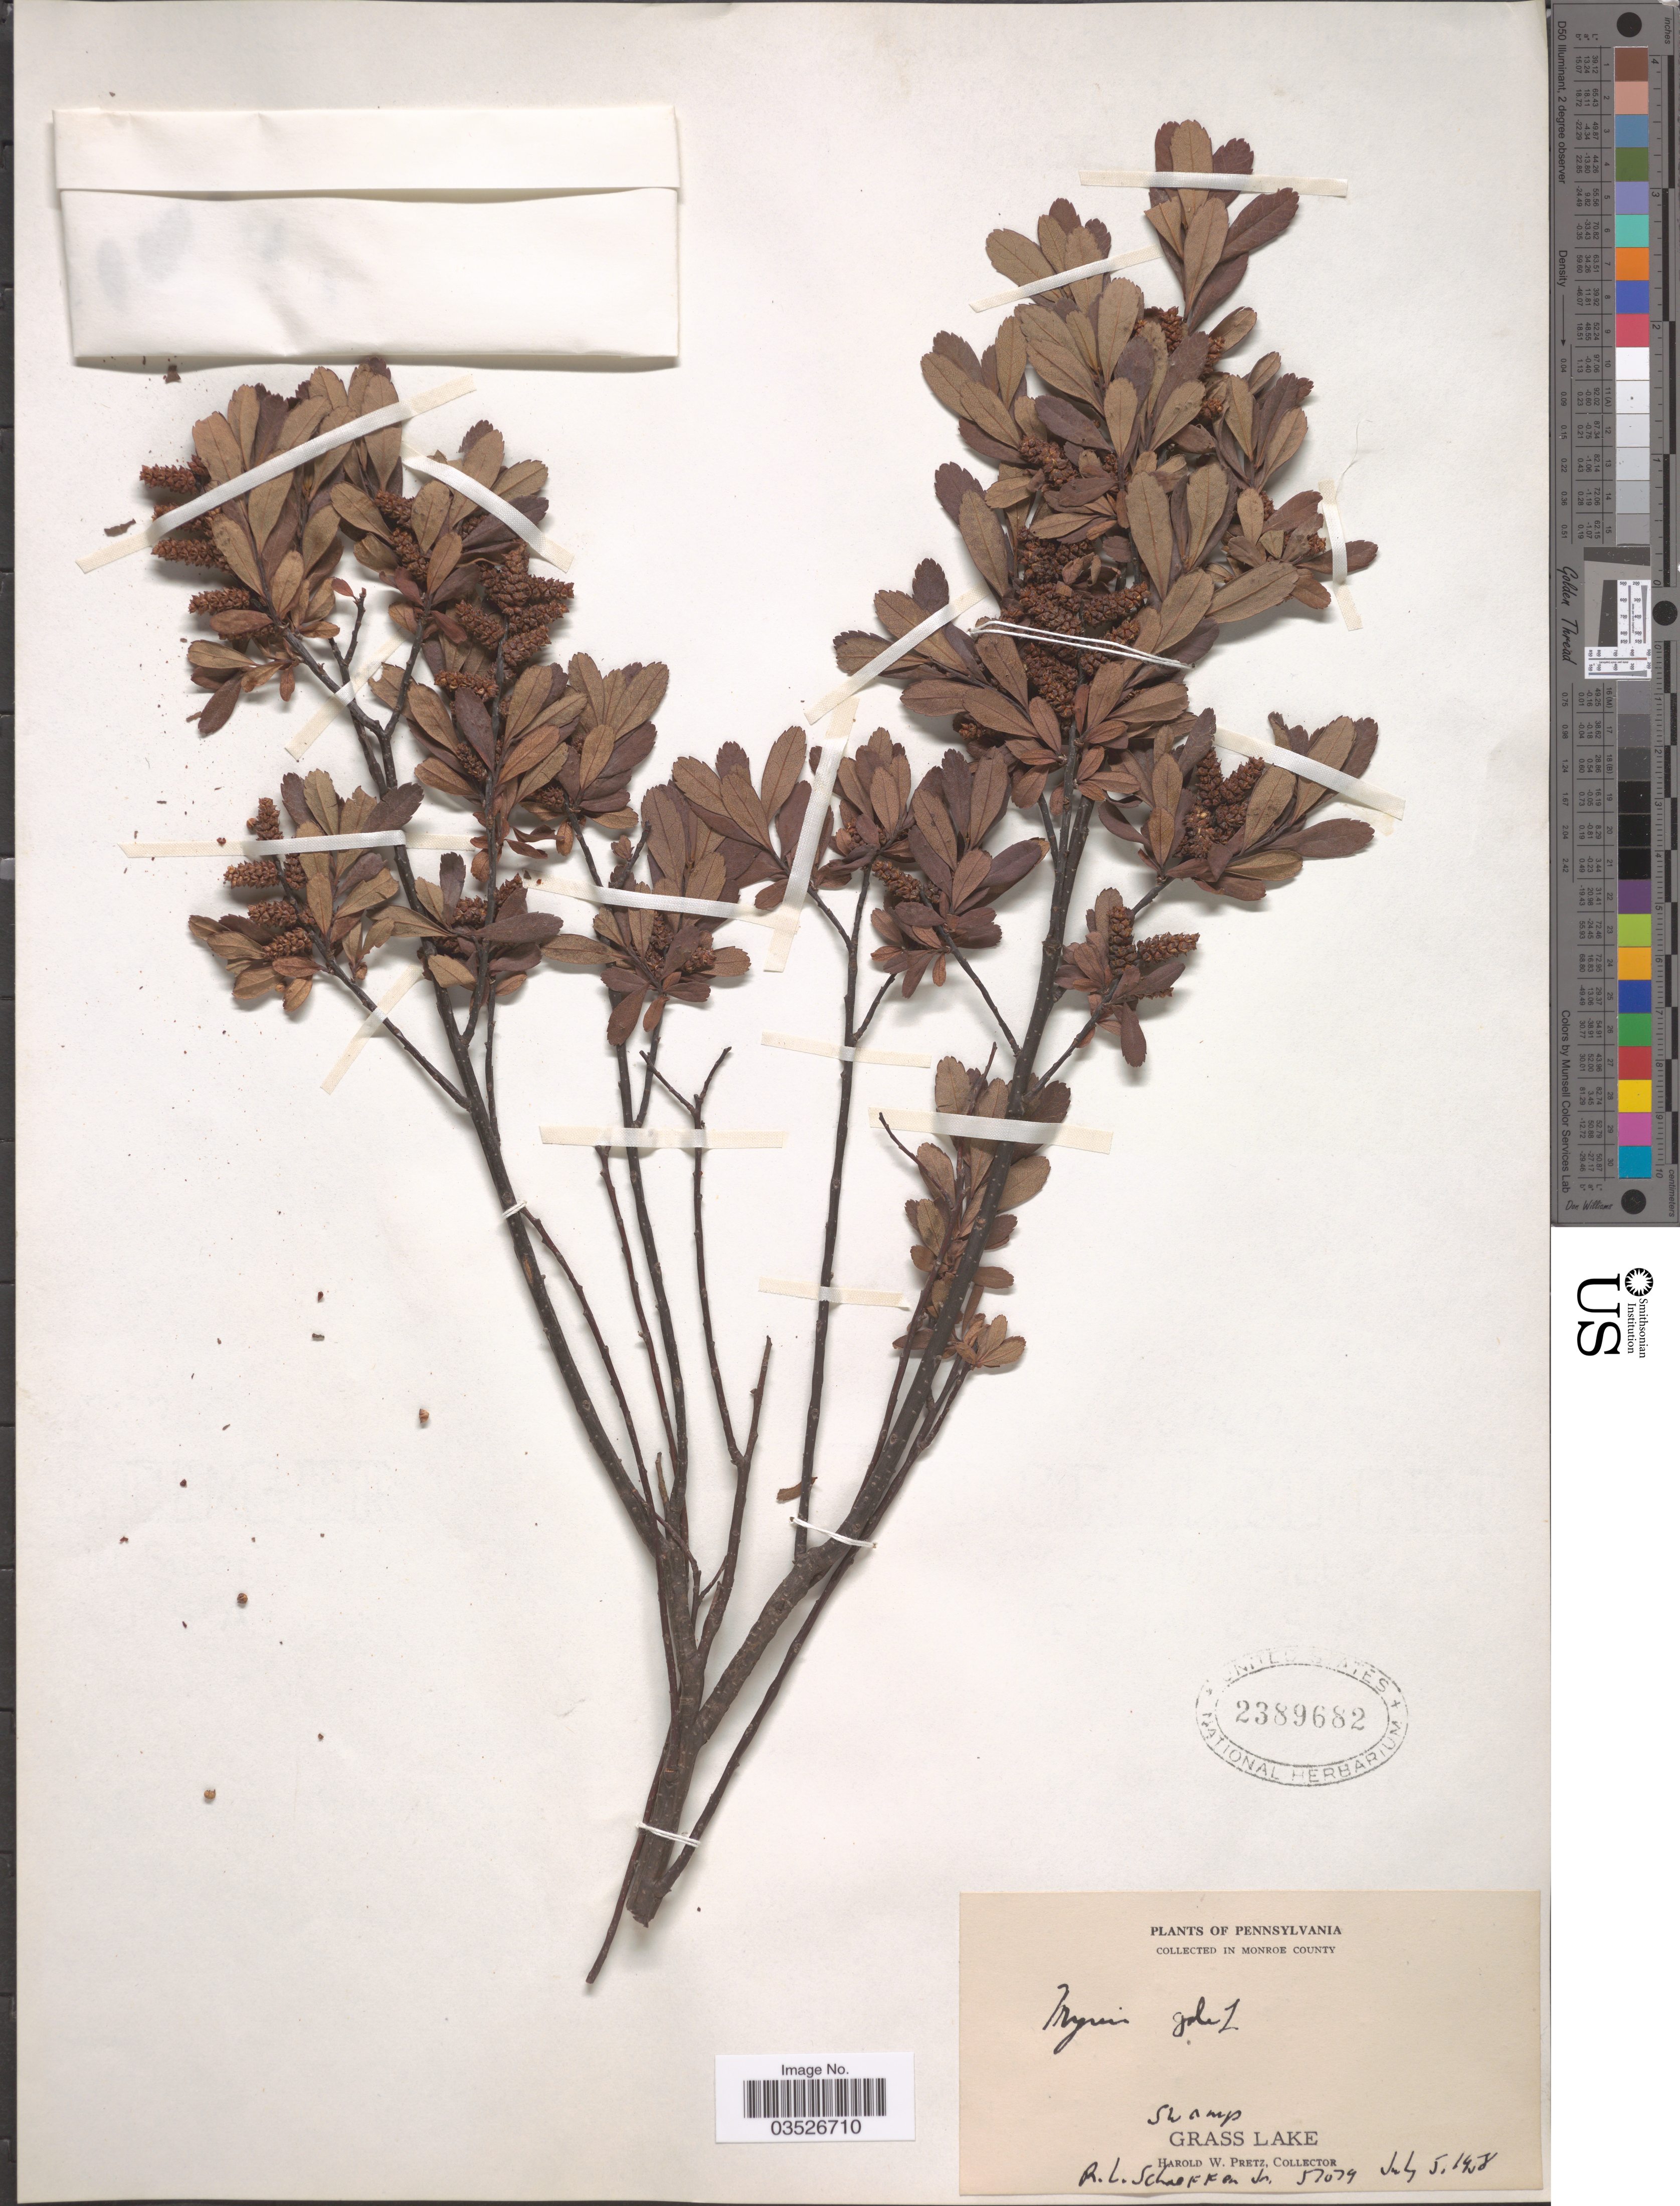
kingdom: Plantae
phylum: Tracheophyta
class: Magnoliopsida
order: Fagales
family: Myricaceae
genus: Myrica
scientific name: Myrica gale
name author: L.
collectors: H. W. Pretz & R. L. Schaeffer Jr.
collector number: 57079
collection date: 1958-07-05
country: United States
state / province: Pennsylvania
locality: Monroe County, swamp, Grass Lake.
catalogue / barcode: US 2389682